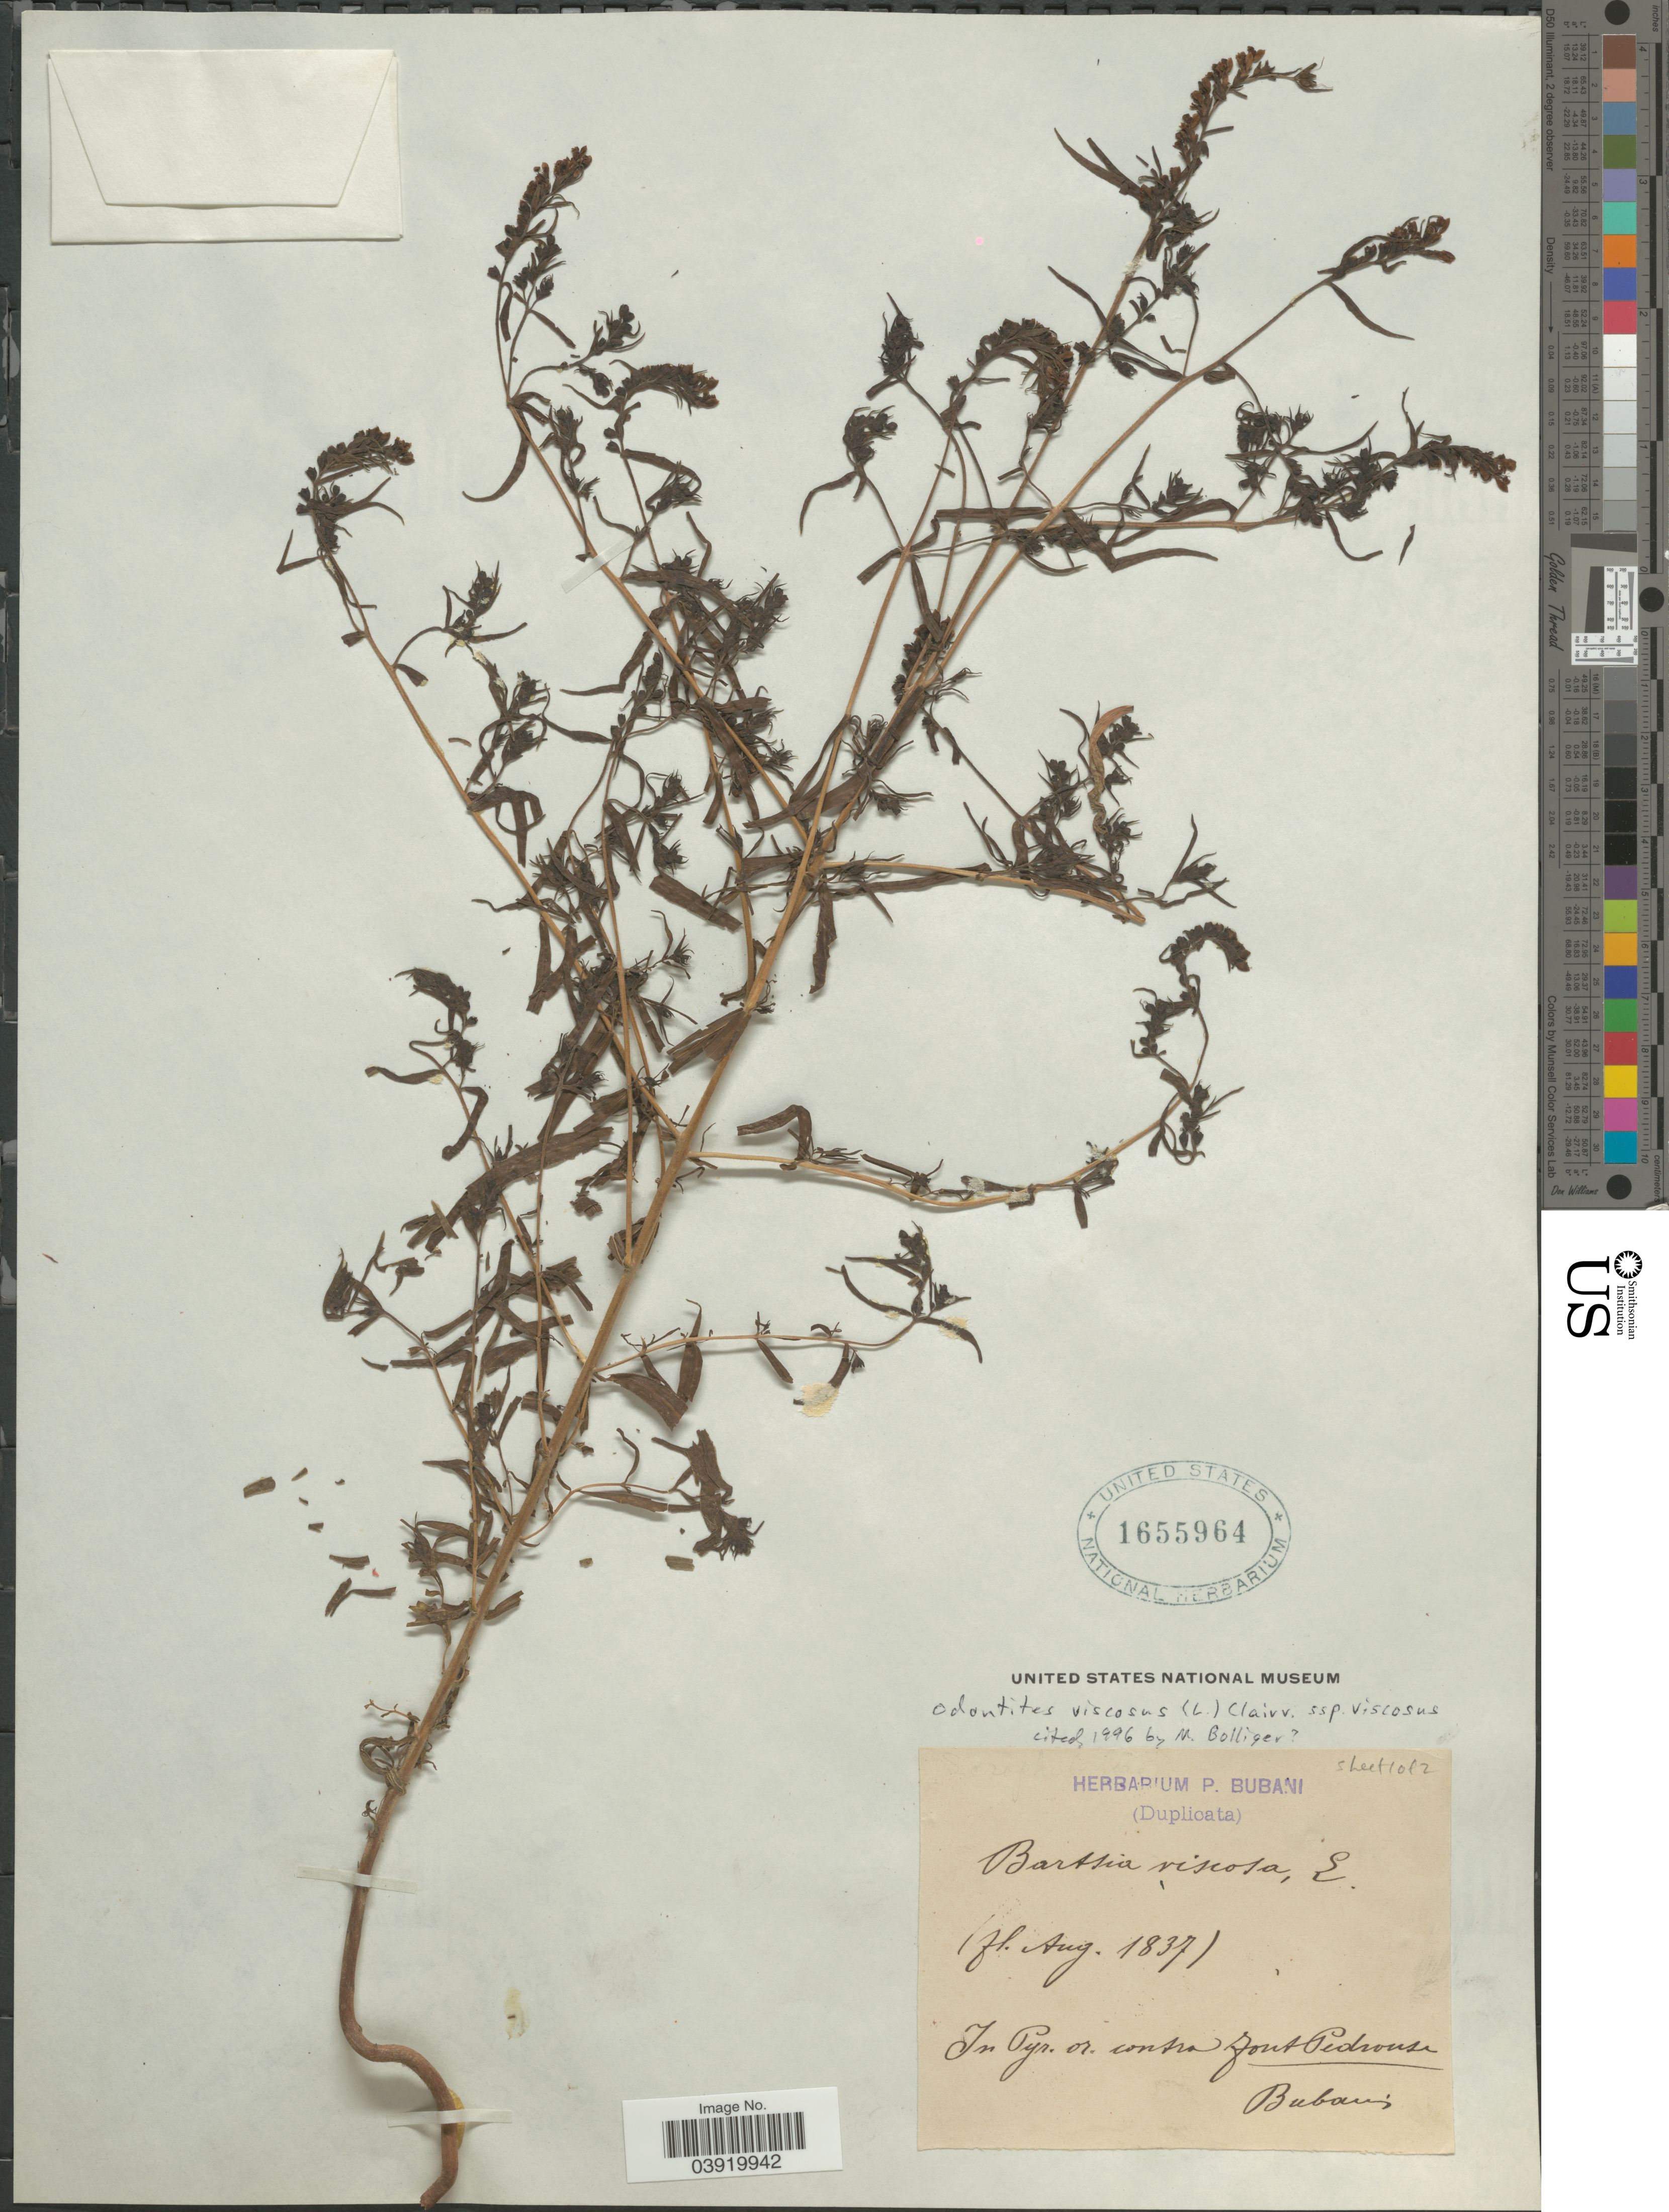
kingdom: Plantae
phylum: Tracheophyta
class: Magnoliopsida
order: Lamiales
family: Orobanchaceae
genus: Odontites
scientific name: Odontites viscosus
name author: (L.) Clairv.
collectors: P. Bubani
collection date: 1837-08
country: France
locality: In Pyr. or. contra Font Pedrouse.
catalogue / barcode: US 1655964